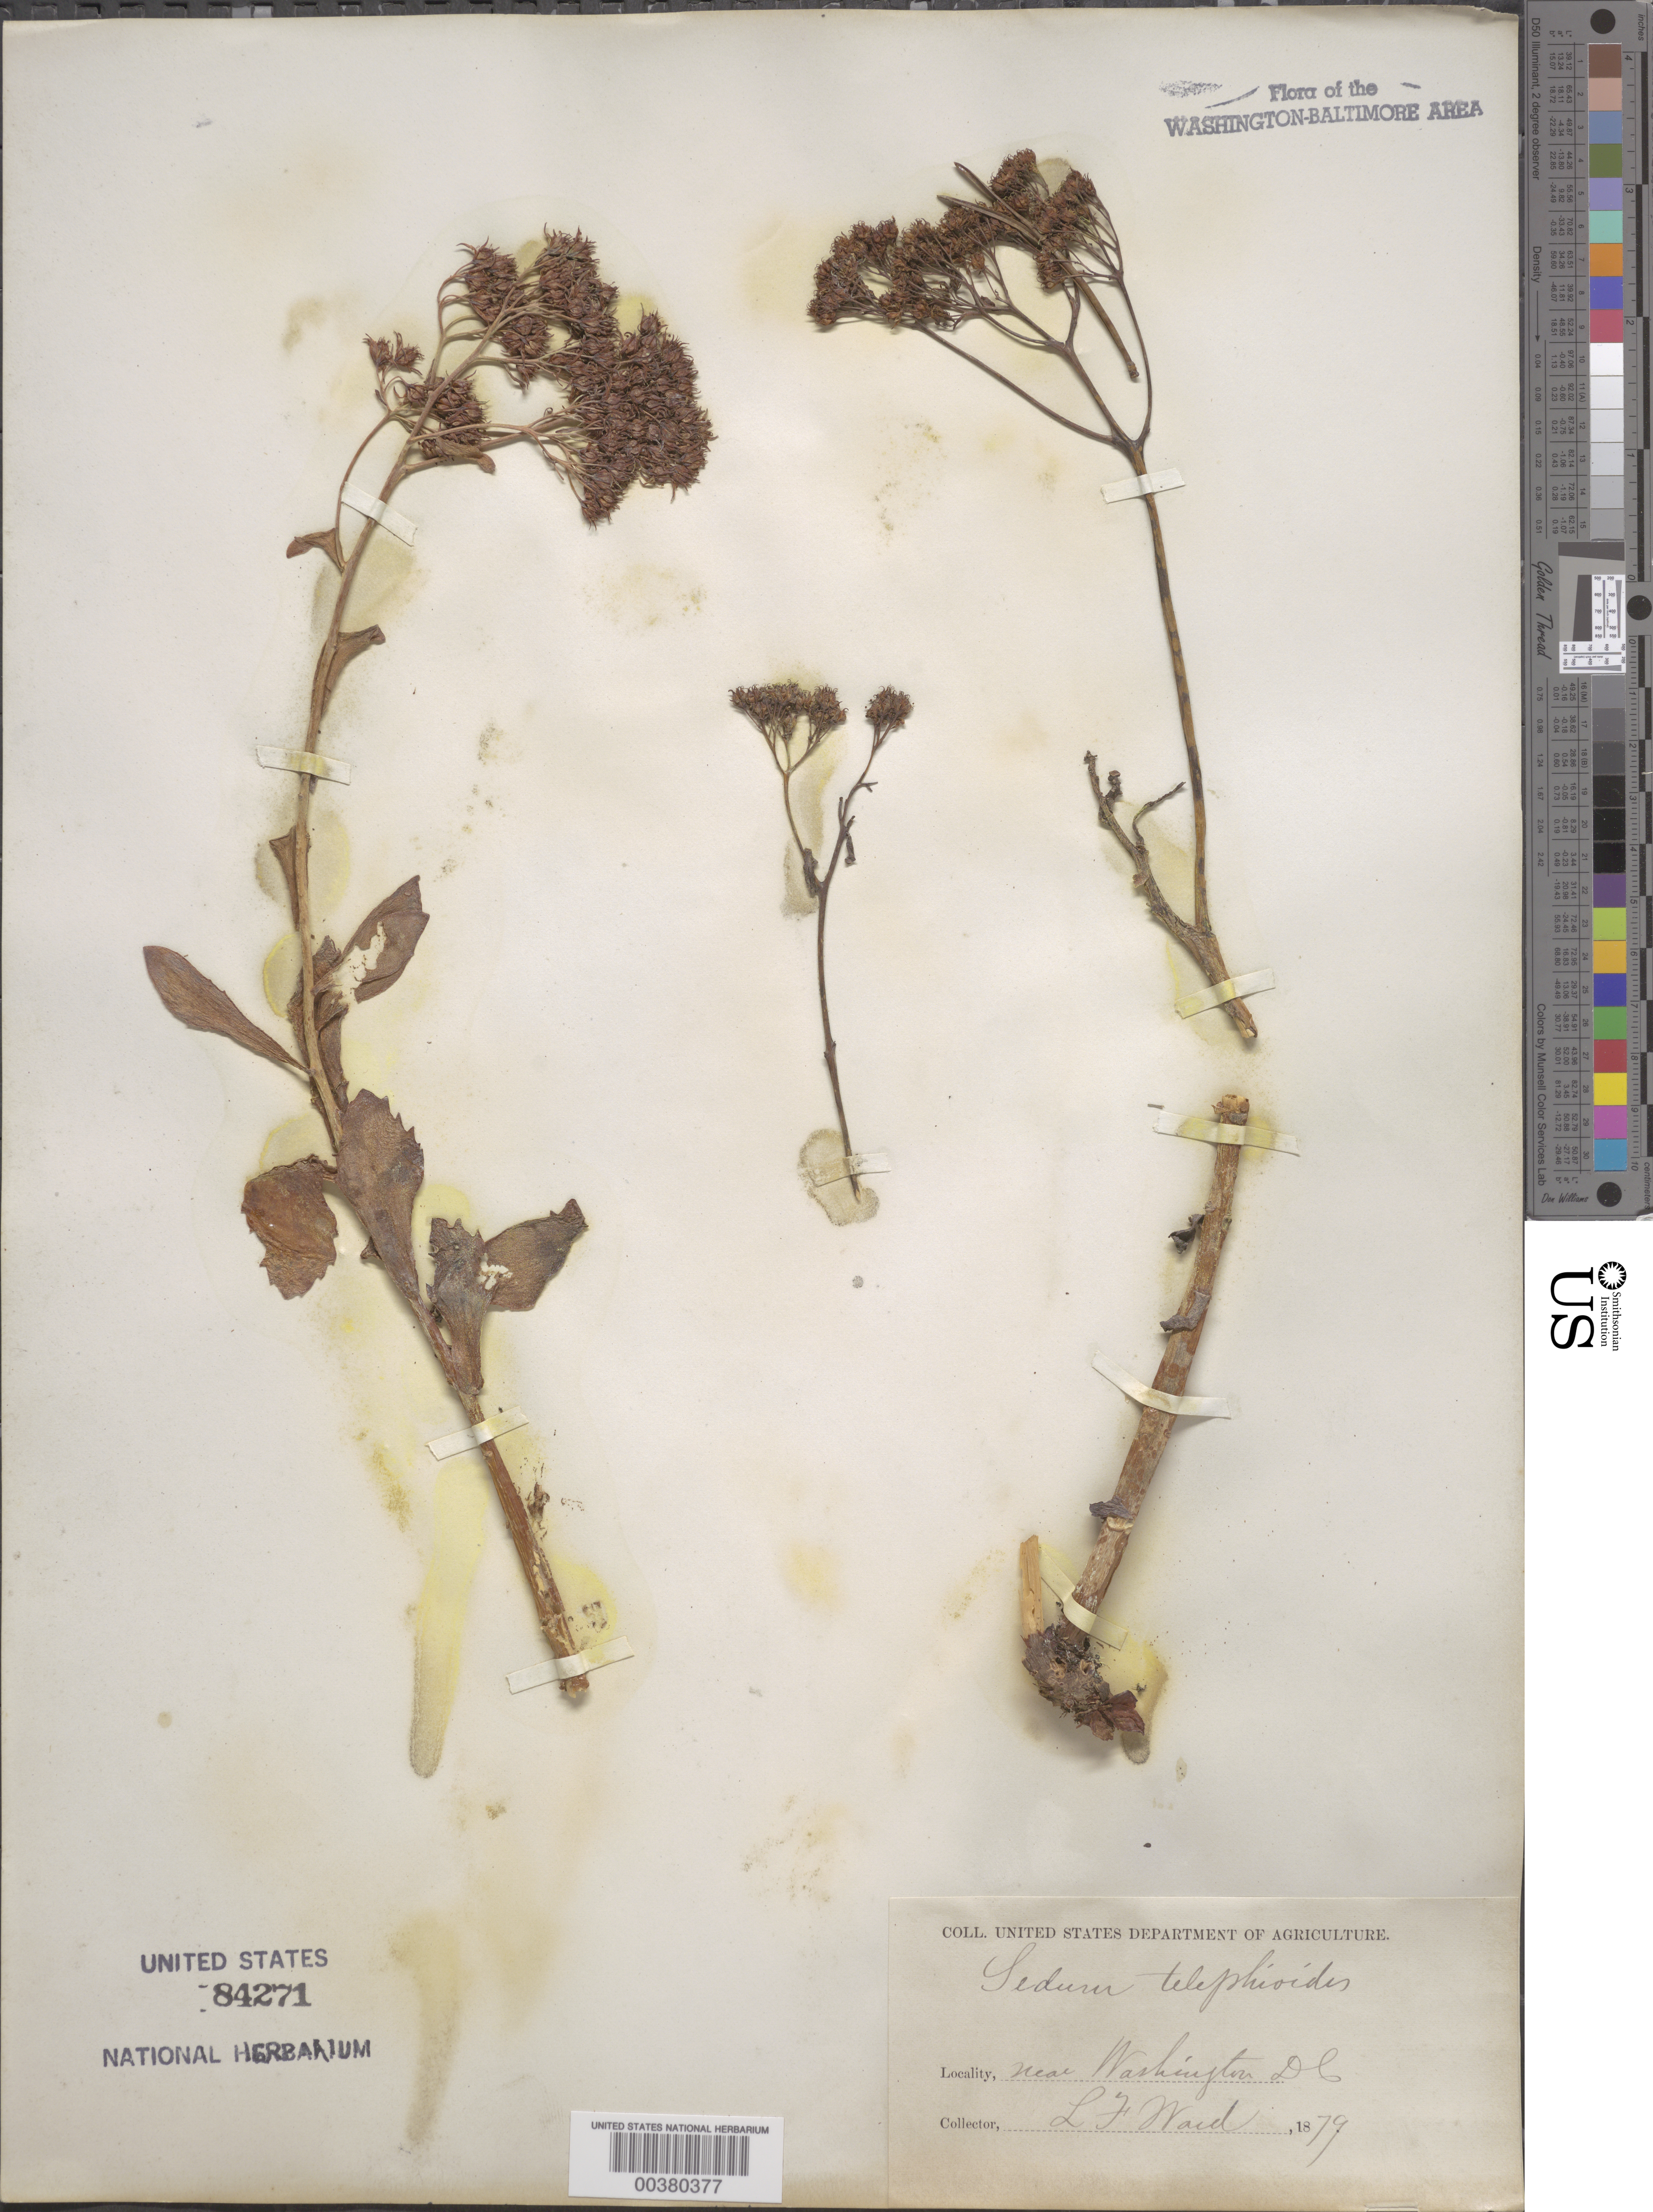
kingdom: Plantae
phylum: Tracheophyta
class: Magnoliopsida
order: Saxifragales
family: Crassulaceae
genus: Hylotelephium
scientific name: Hylotelephium telephioides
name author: (Michx.) H. Ohba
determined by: Strong, Mark T., (BOT), Smithsonian Institution - National Museum of Natural History (UNITED STATES)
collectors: L. F. Ward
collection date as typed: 1879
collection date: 1879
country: United States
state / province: District of Columbia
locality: Washington DC Area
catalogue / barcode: US 84271